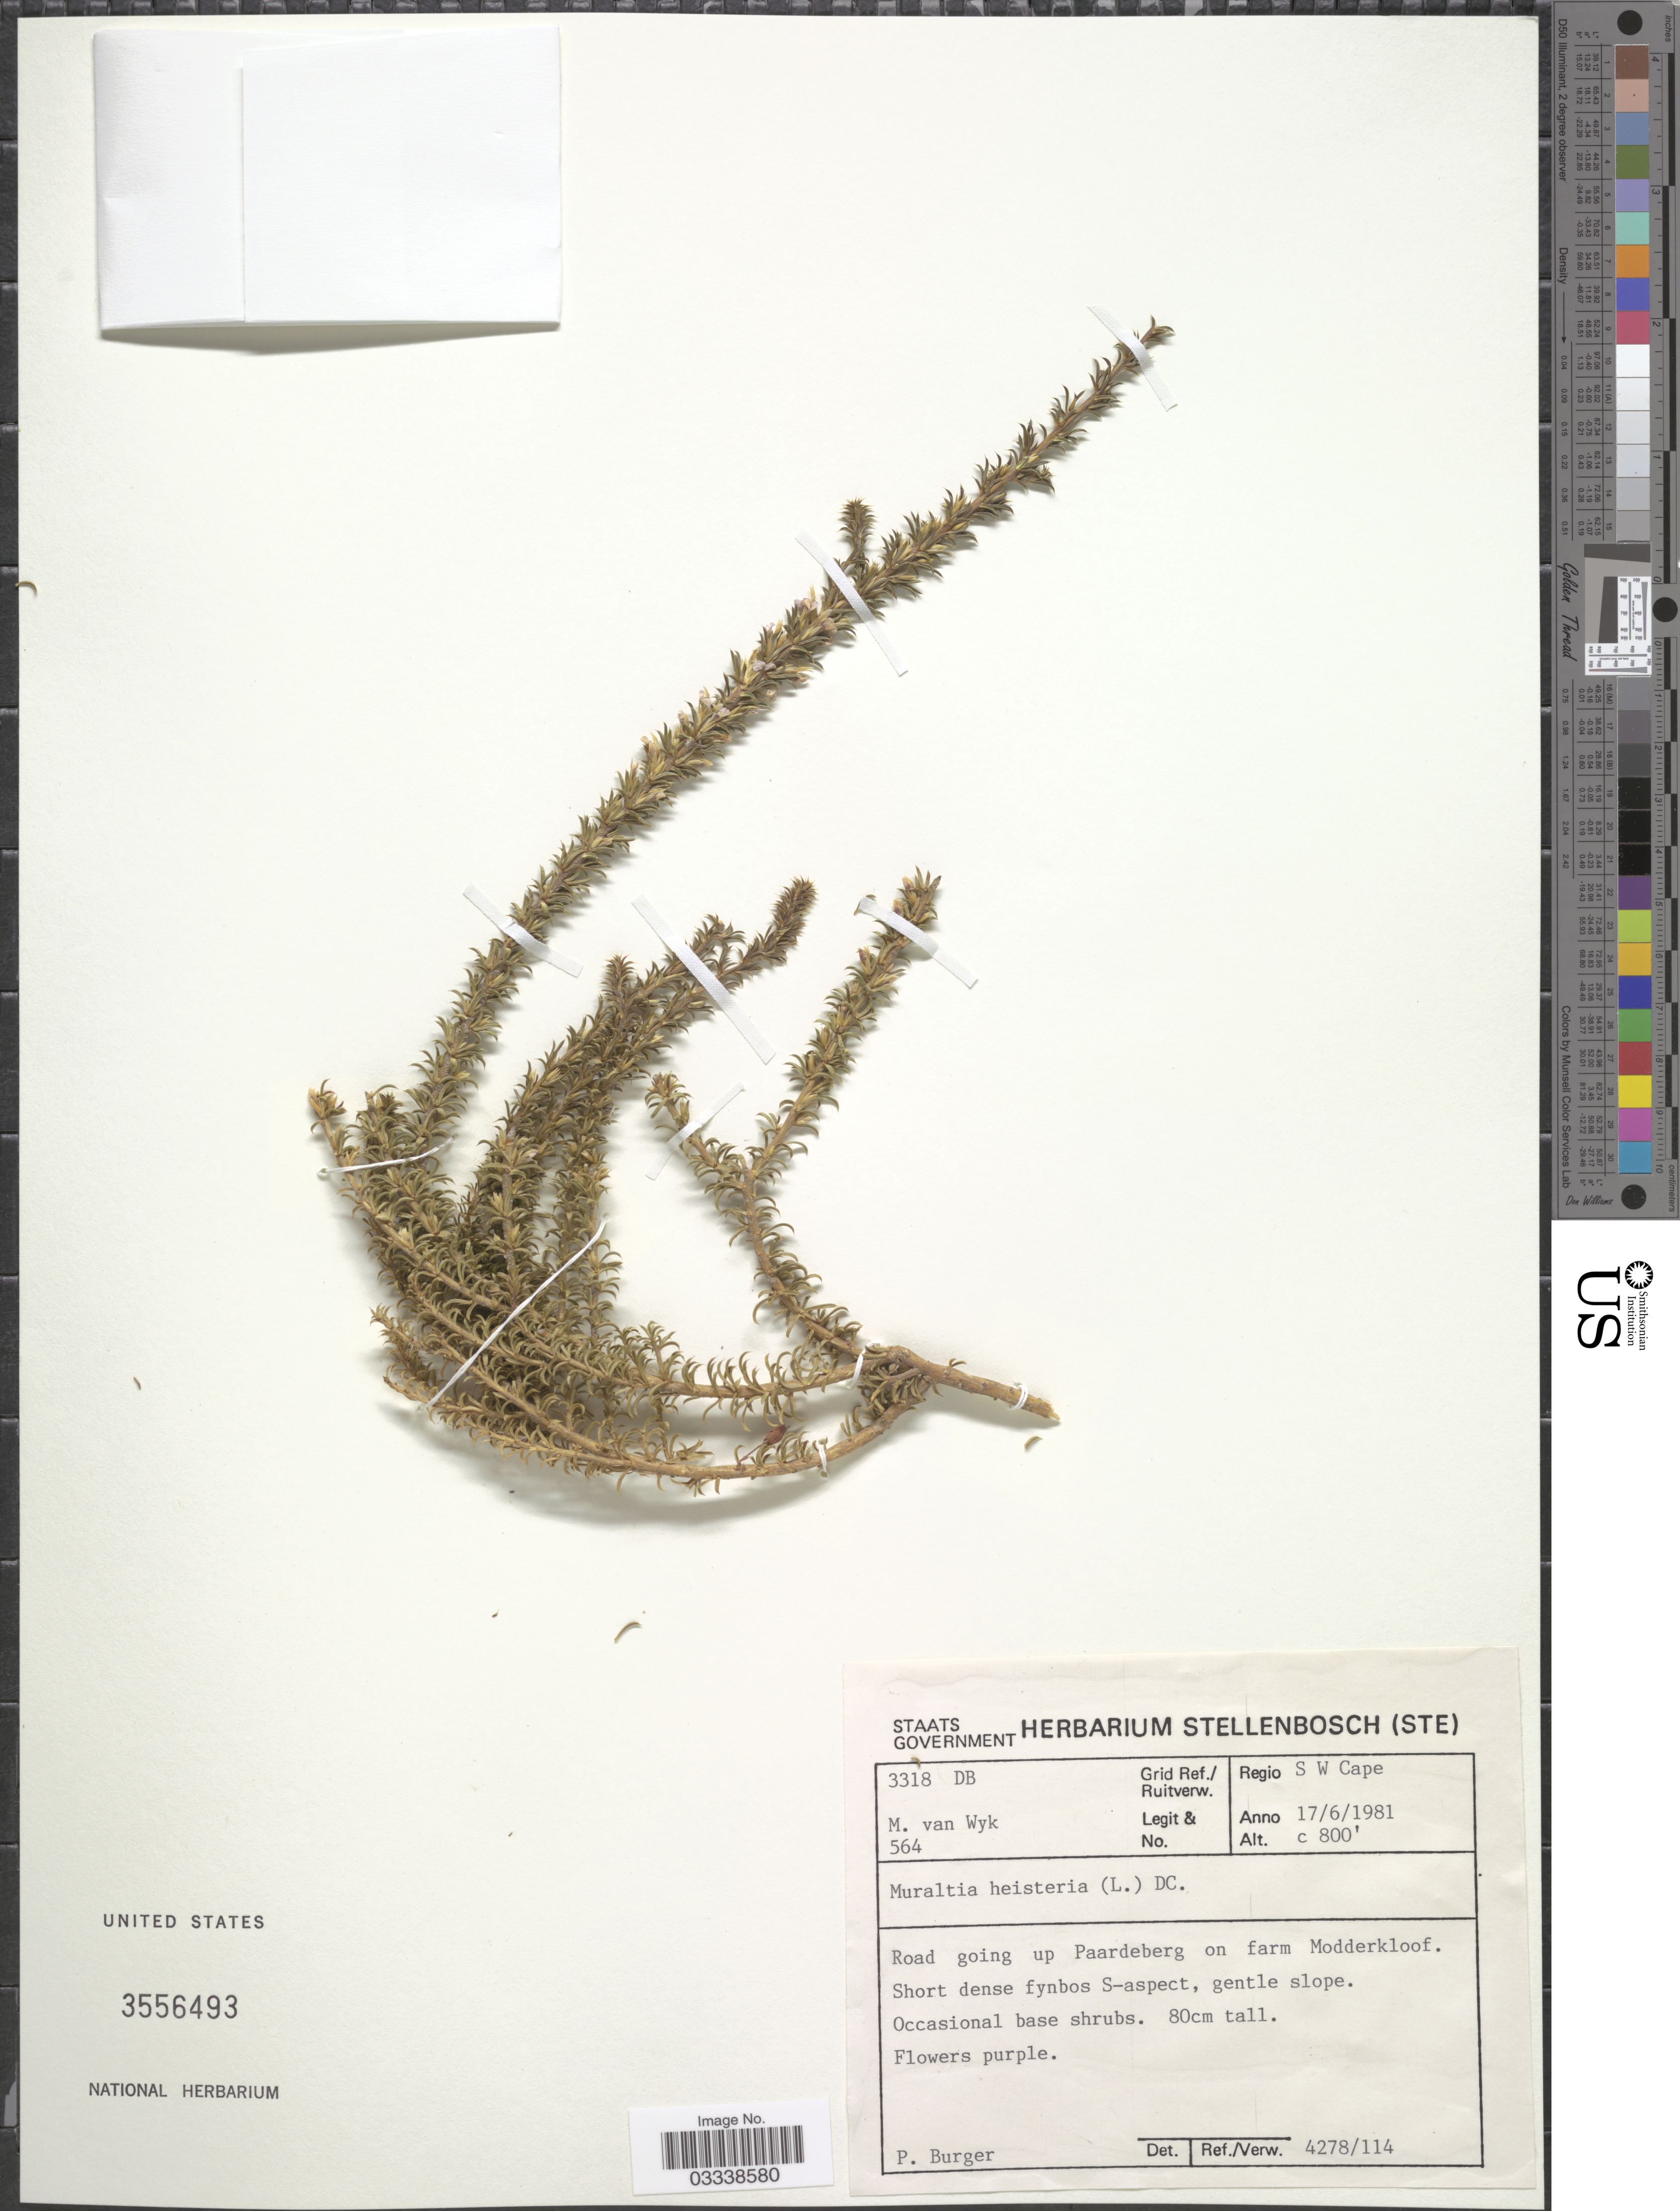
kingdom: Plantae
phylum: Tracheophyta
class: Magnoliopsida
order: Fabales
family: Polygalaceae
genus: Muraltia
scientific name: Muraltia heisteria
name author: (L.) DC.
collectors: M. Van Wyk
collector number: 564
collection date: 1981-06-17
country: South Africa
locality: Grid Ref./Ruitverw. 3318DB, Regio SW Cape, Road going up Paardeberg on farm Modderkloof.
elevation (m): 244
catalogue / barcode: US 3556493